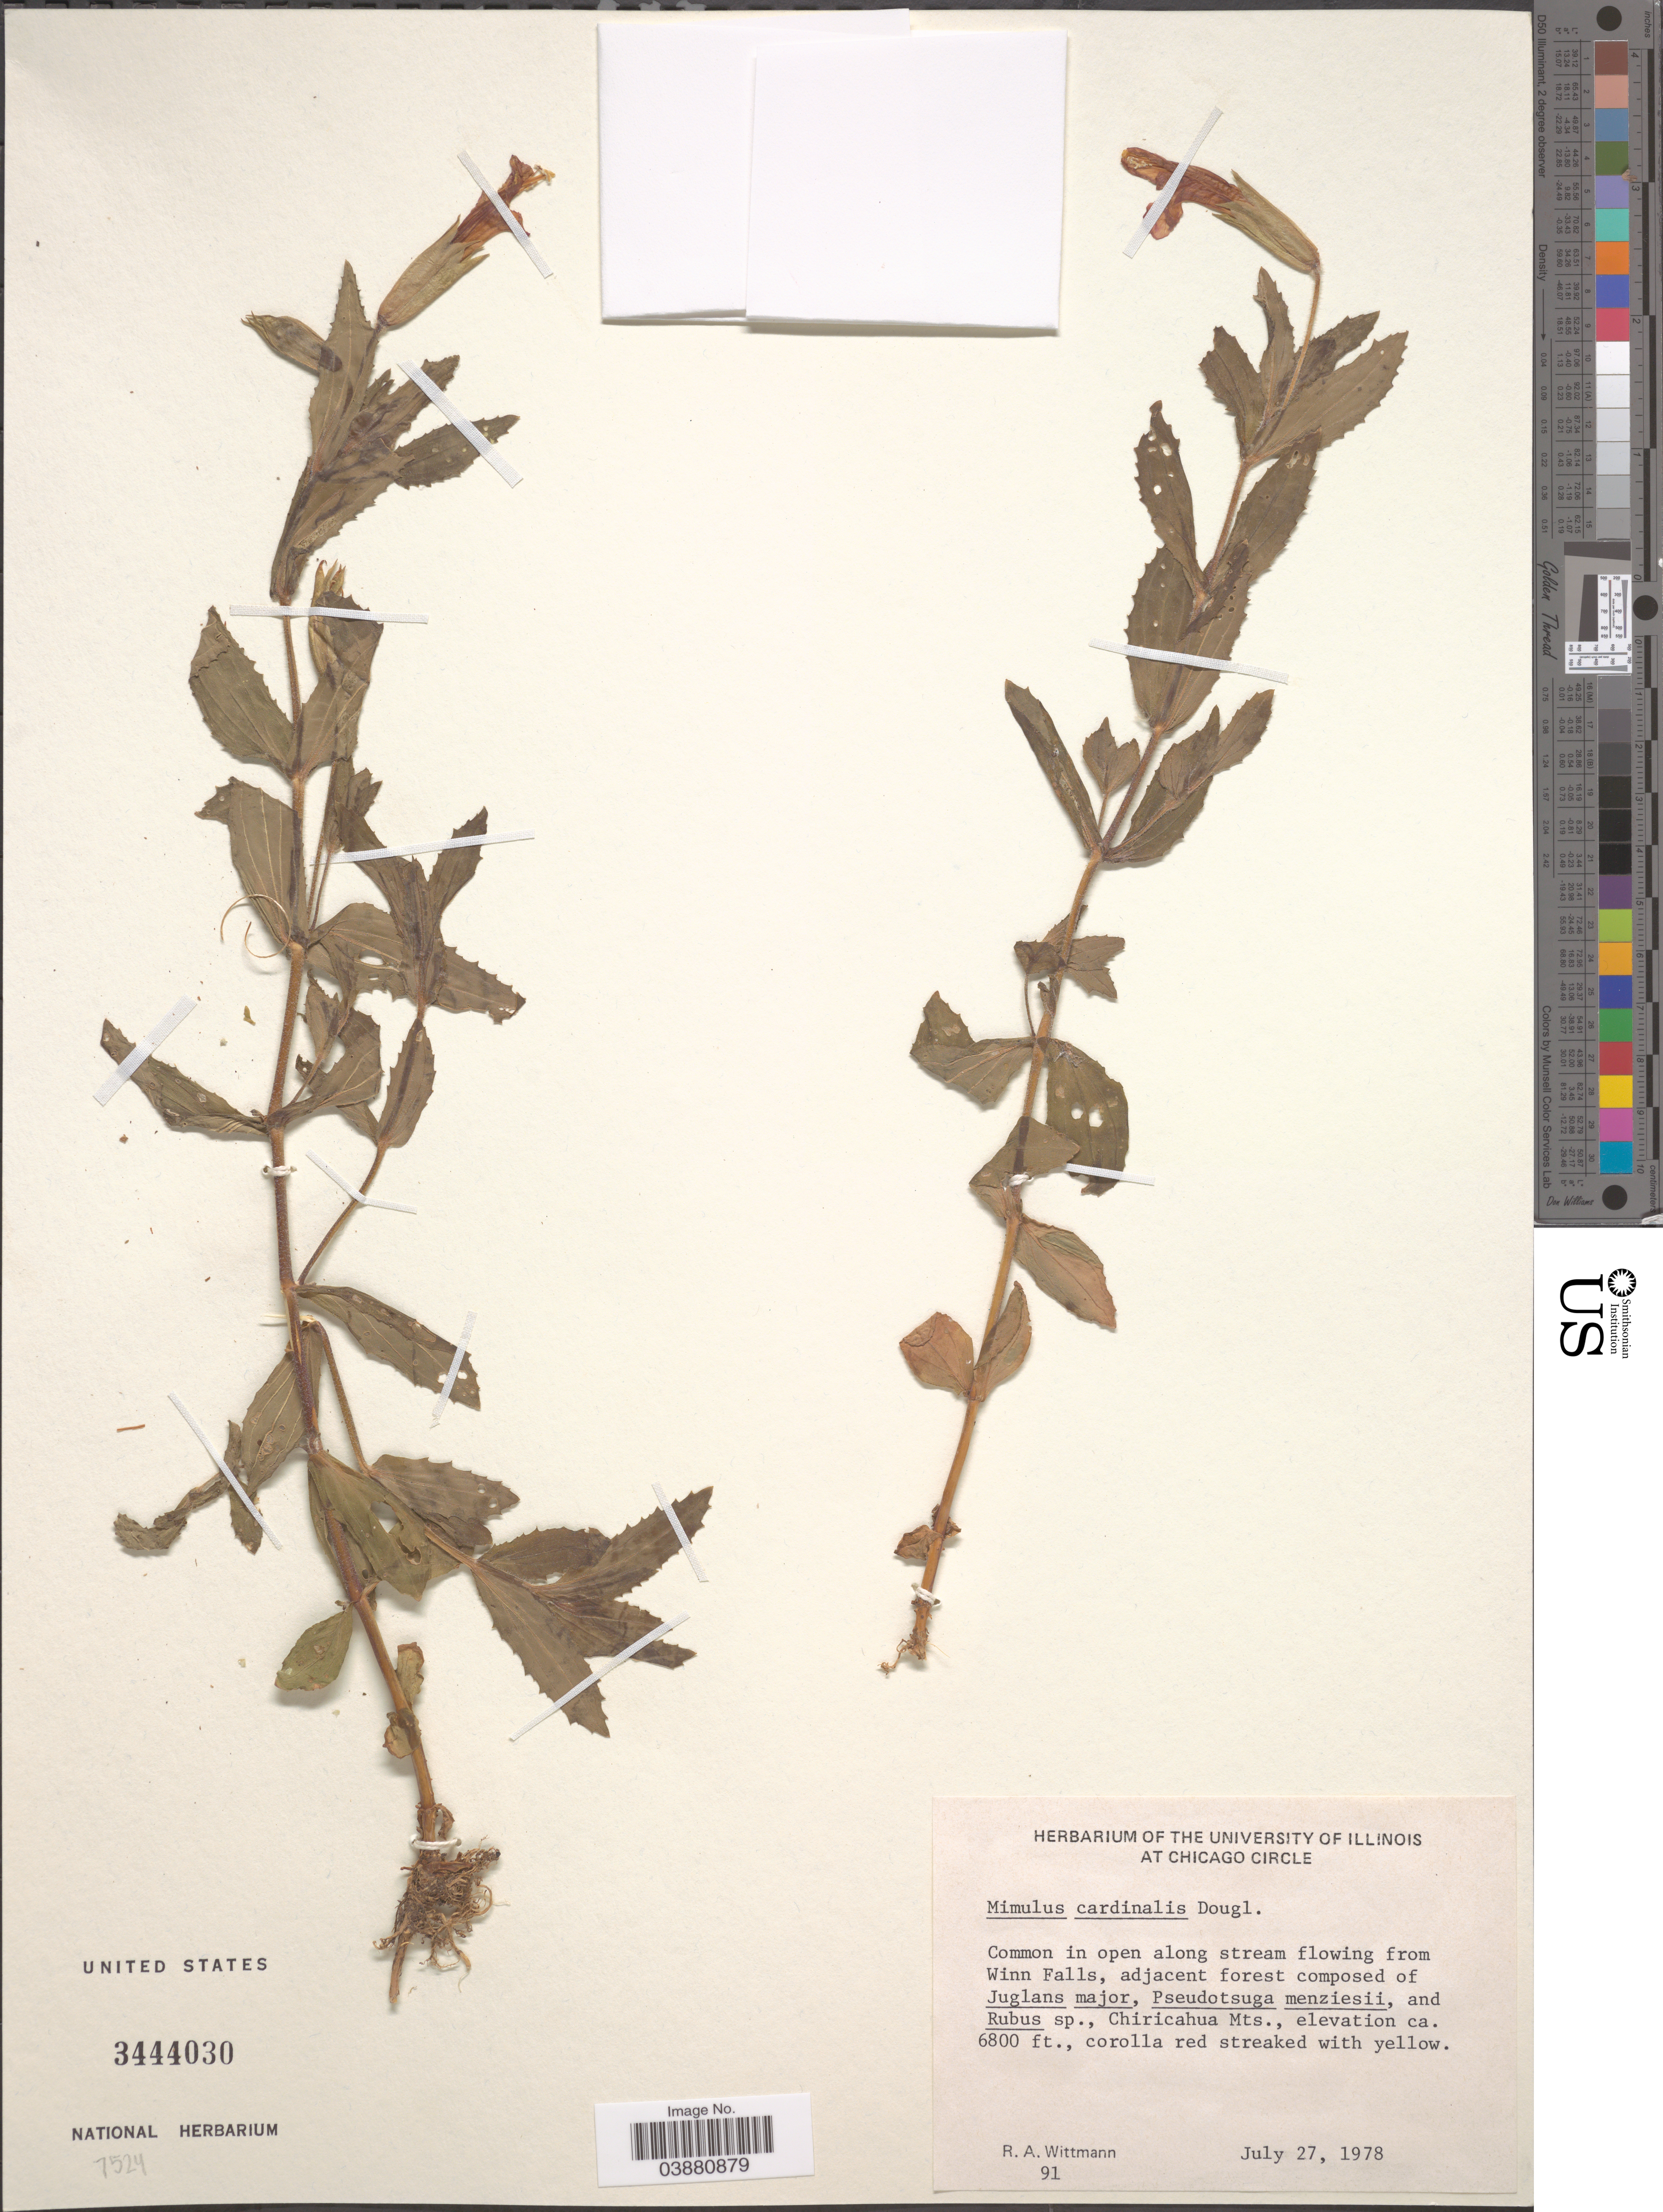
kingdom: Plantae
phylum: Tracheophyta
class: Magnoliopsida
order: Lamiales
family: Phrymaceae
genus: Mimulus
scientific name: Mimulus cardinalis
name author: Douglas ex Benth.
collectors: R. Wittmann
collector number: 91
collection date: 1978-07-27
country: United States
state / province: Illinois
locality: Common in open along stream flowing from Winn Falls, adjacent forest. Chiricahua Mts.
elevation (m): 2073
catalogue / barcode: US 3444030